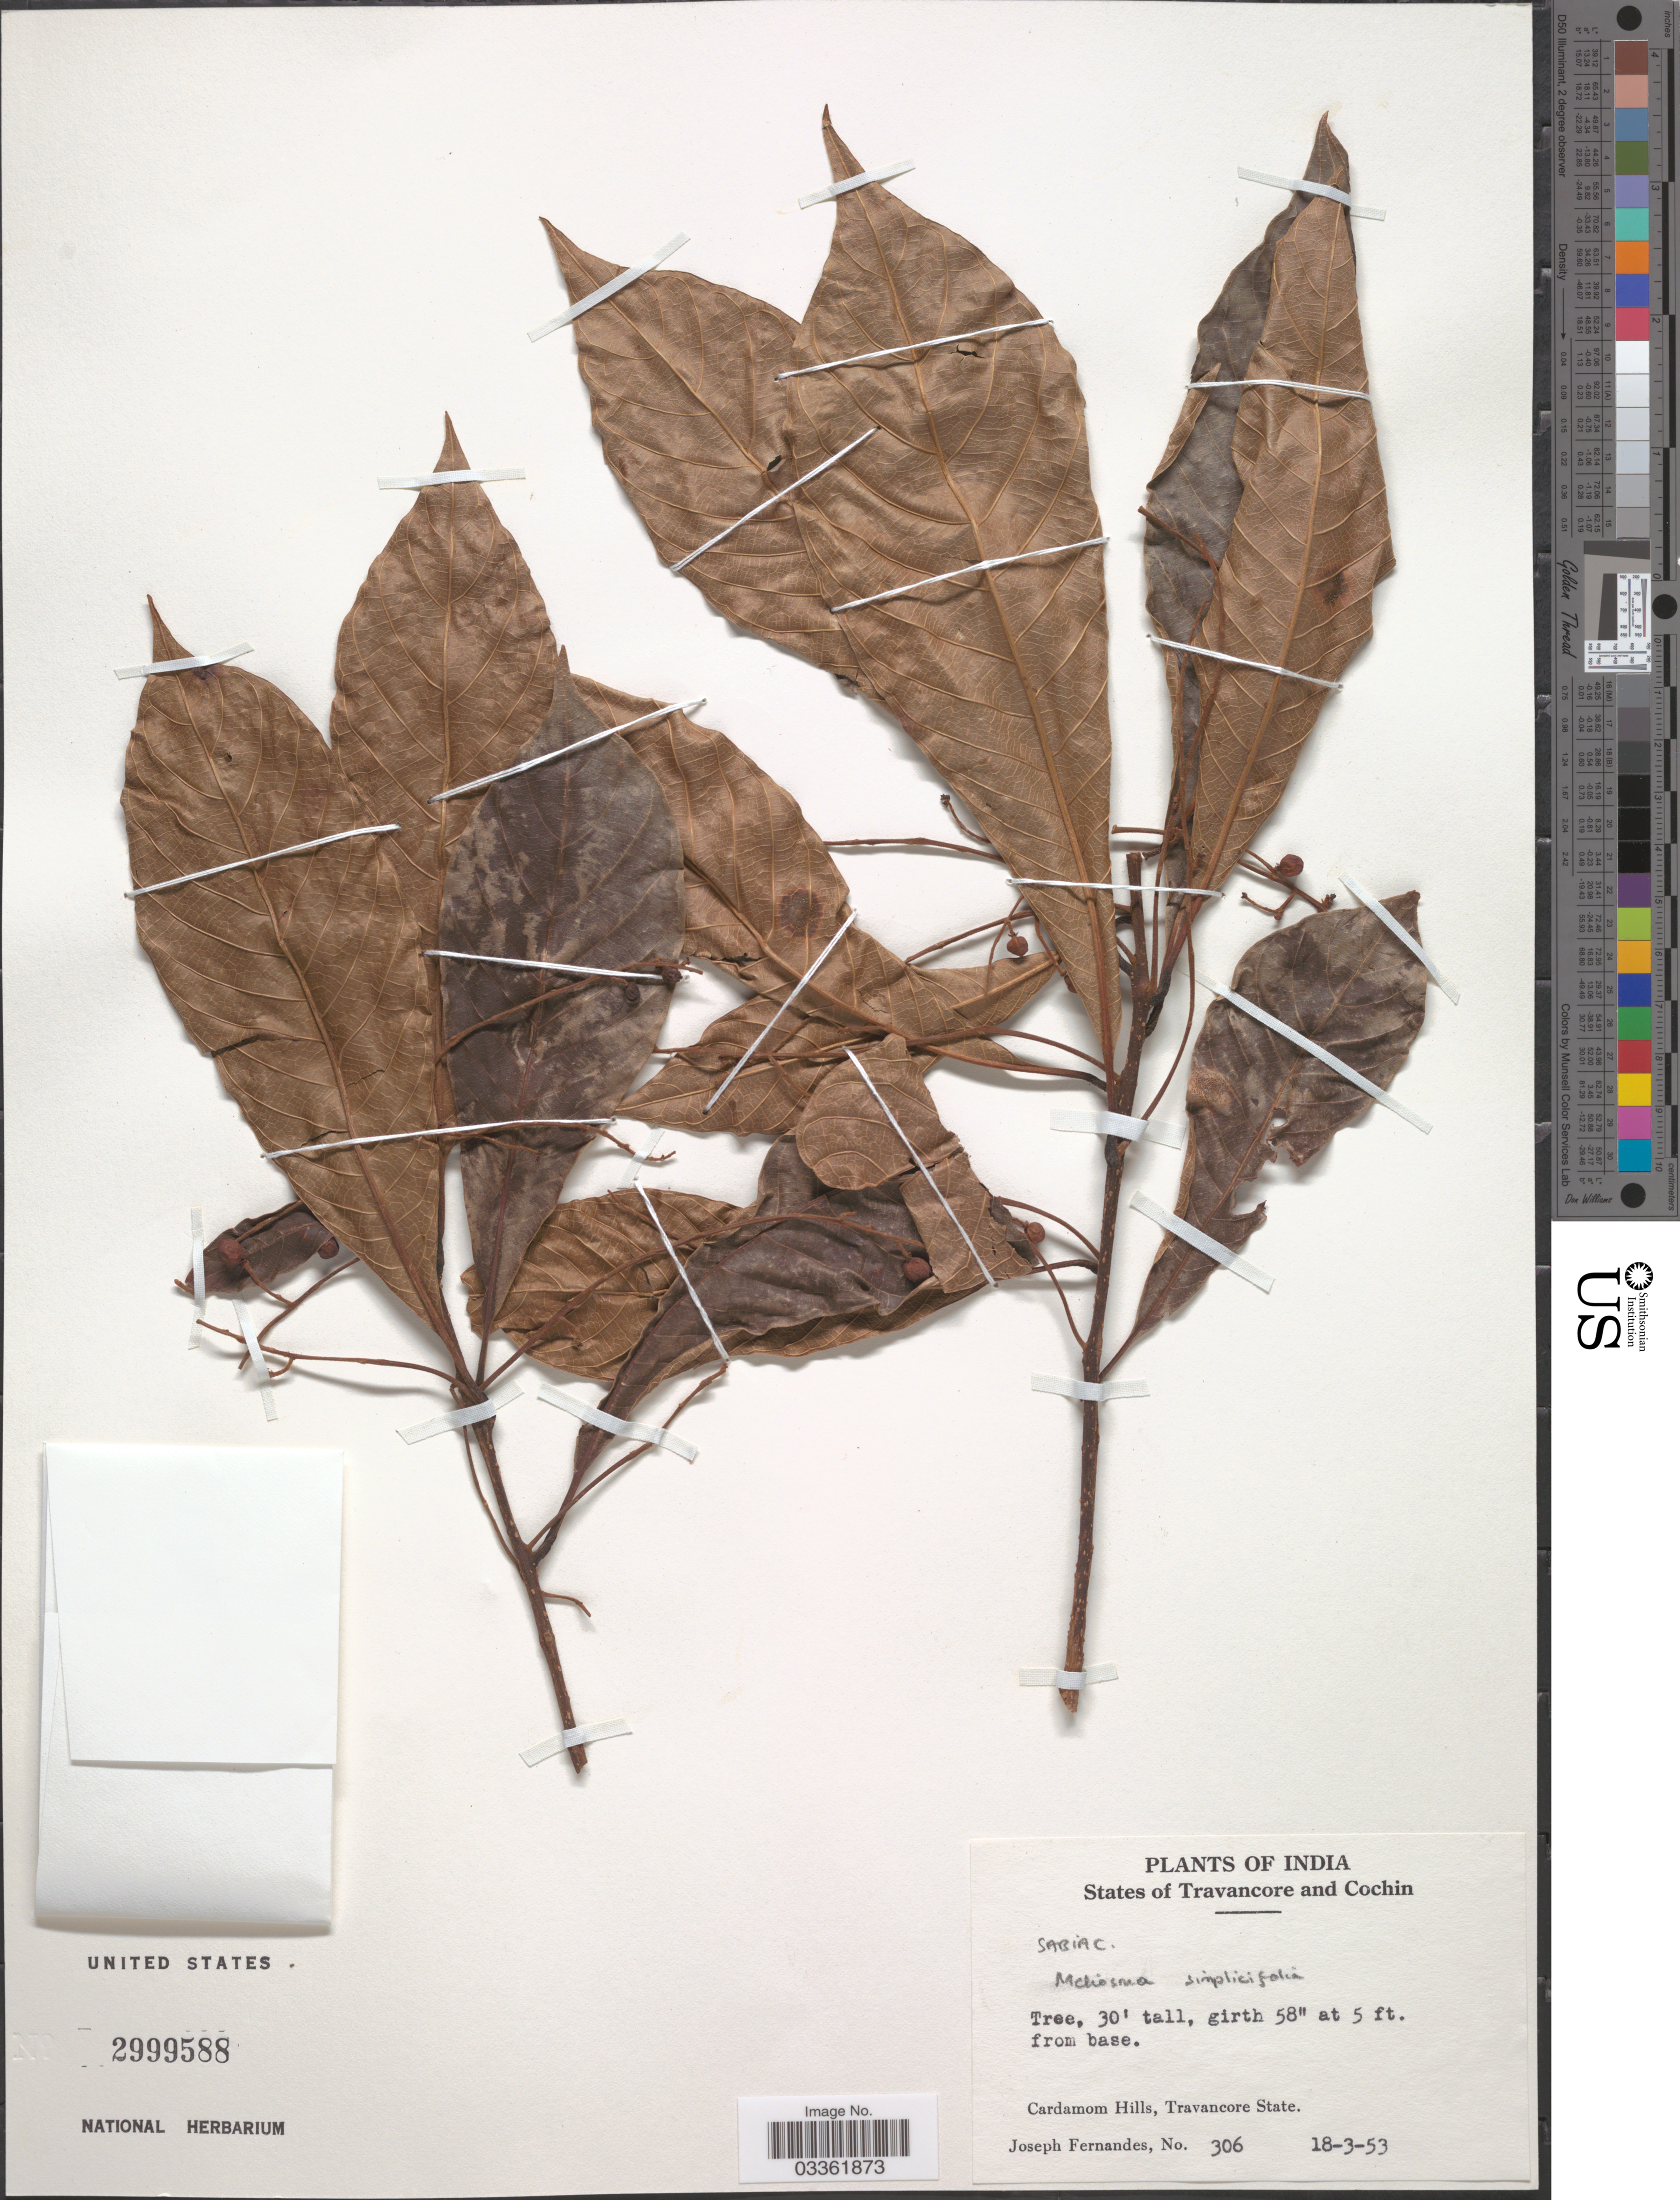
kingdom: Plantae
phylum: Tracheophyta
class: Magnoliopsida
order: Proteales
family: Sabiaceae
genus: Meliosma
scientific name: Meliosma simplicifolia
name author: (Roxb.) Walp.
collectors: J. Fernandes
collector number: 306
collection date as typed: Transcribed d/m/y: 18/3/53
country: India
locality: States of Travancore and Cochin, Cardamom Hills, Travancore State.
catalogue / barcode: US 2999588